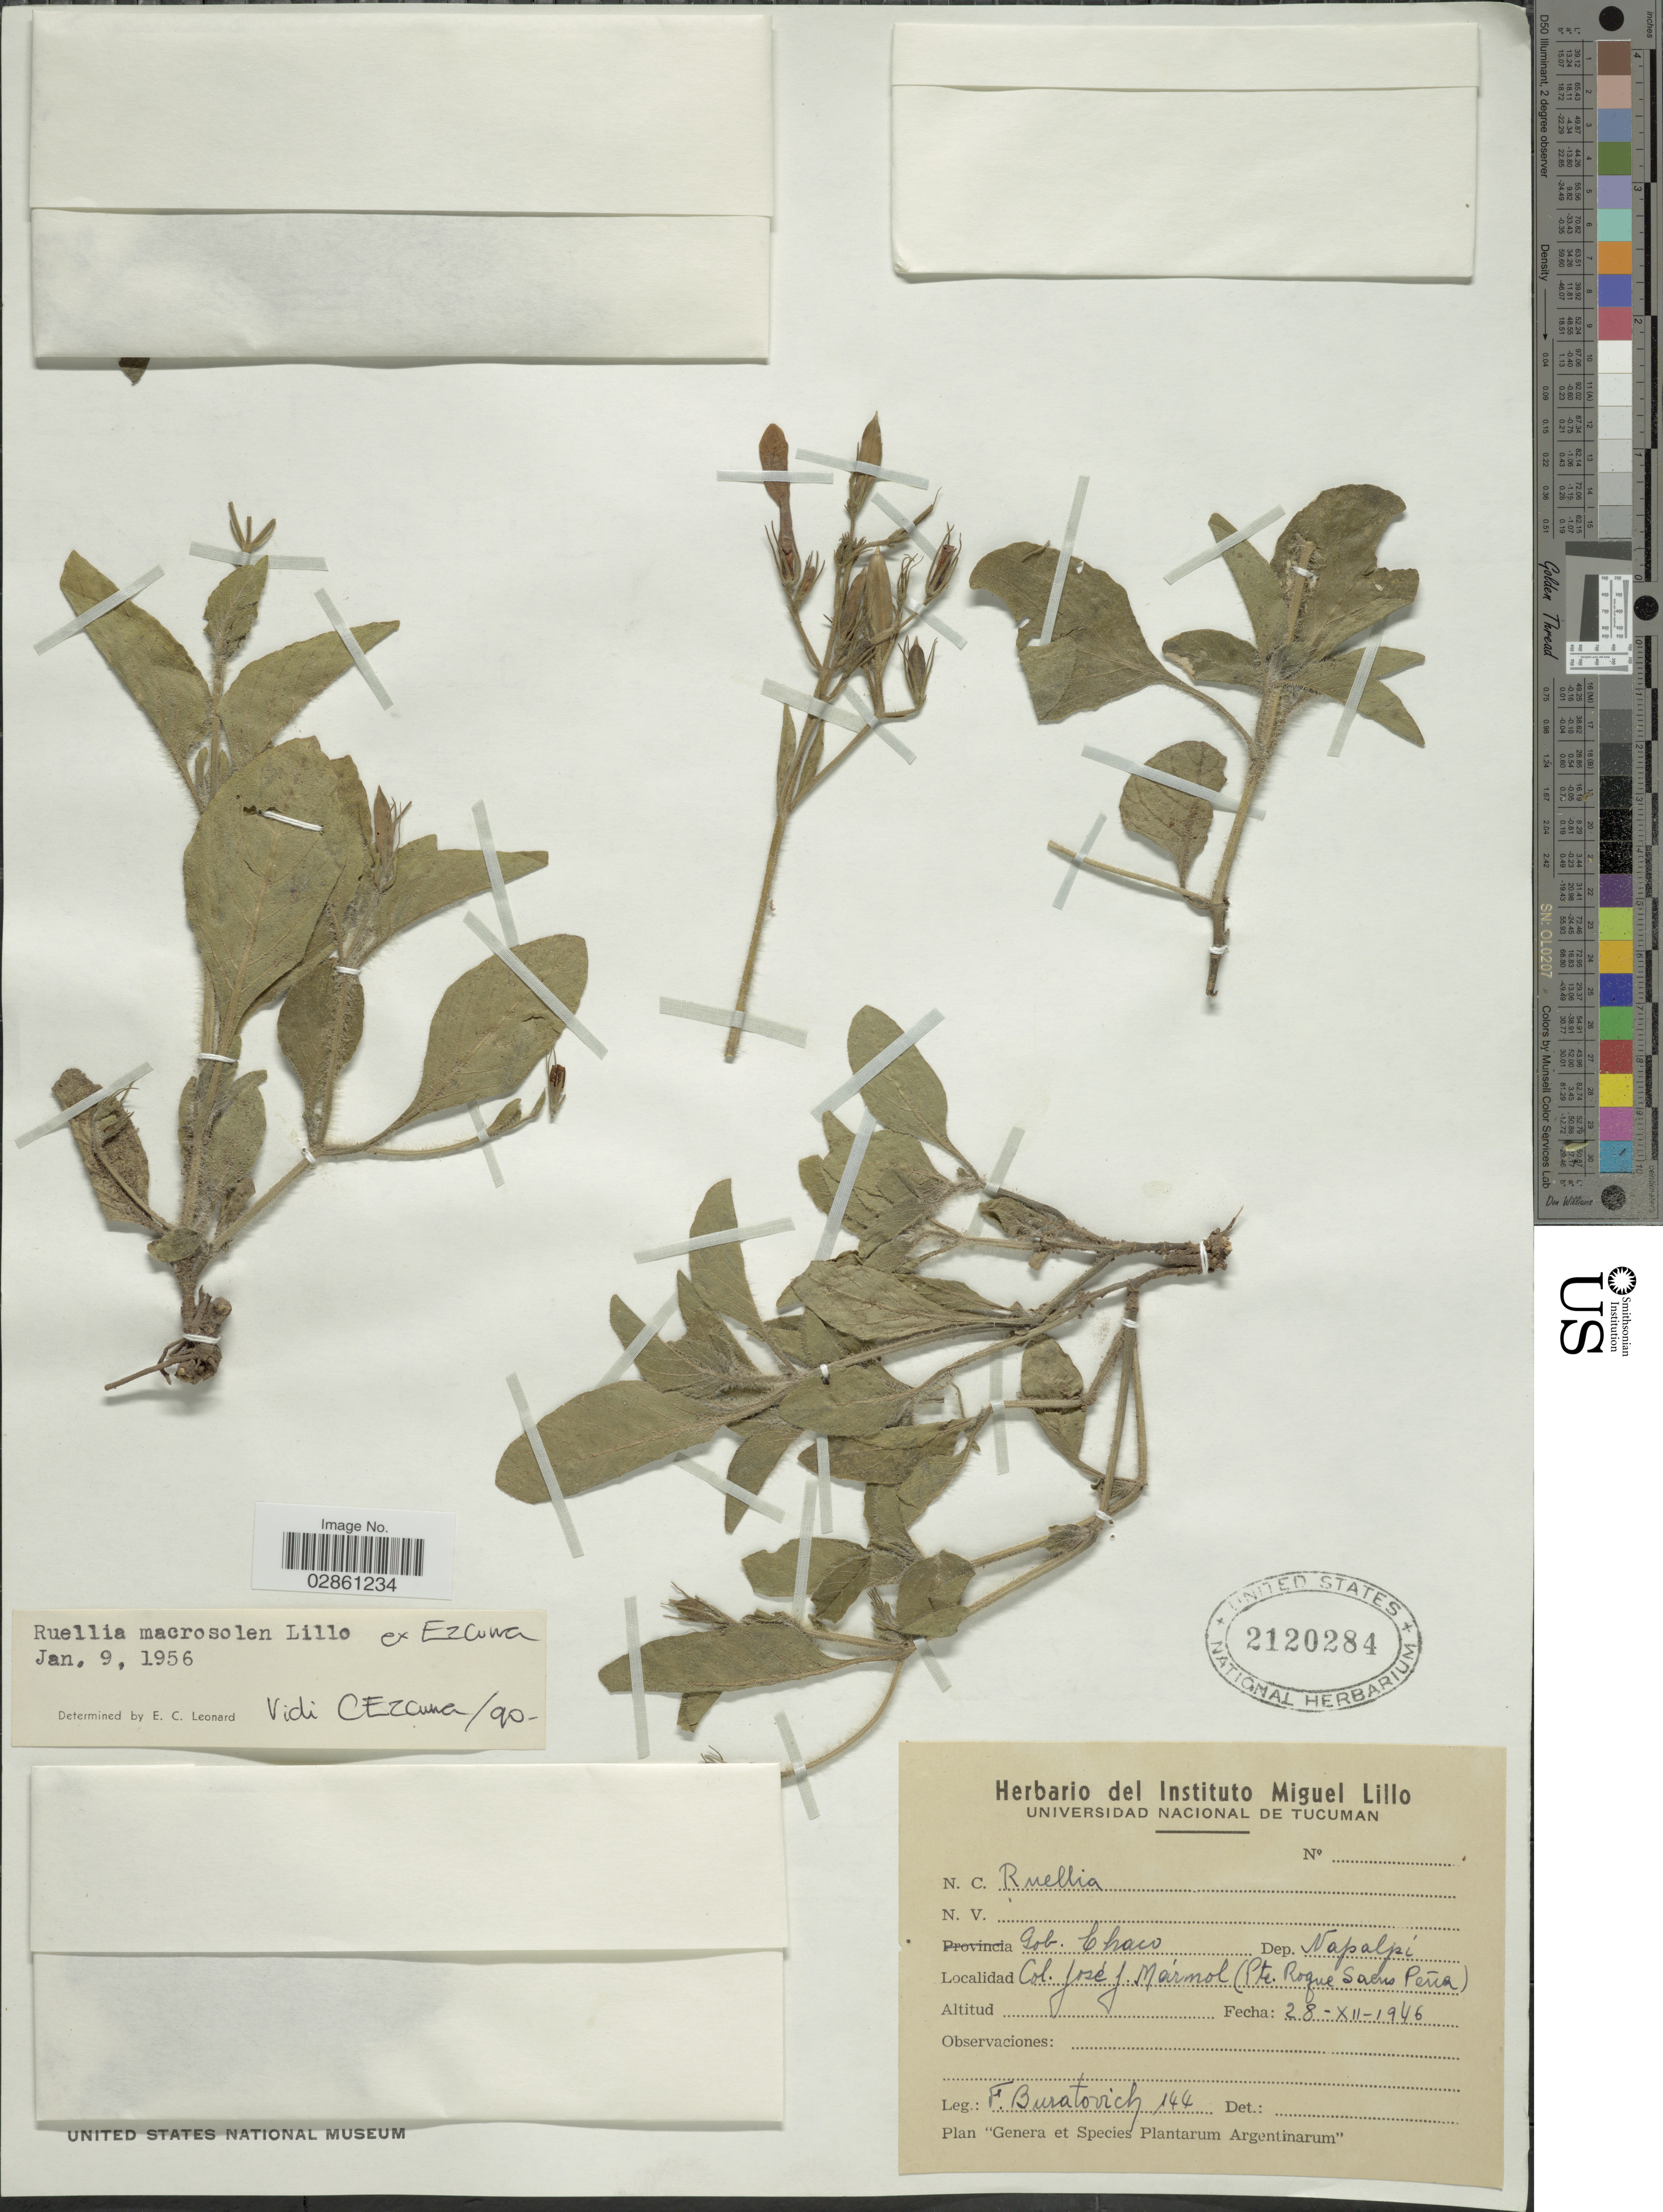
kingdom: Plantae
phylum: Tracheophyta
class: Magnoliopsida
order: Lamiales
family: Acanthaceae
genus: Ruellia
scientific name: Ruellia macrosolen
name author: Lillo ex C. Ezcurra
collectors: F. Buratovich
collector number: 144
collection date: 1946-12-28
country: Argentina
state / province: Chaco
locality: Gob. Chaco, Dep. Napalpí, Col. José J. Mármol (Pte. Roque Saenz Pena).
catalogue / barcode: US 2120284